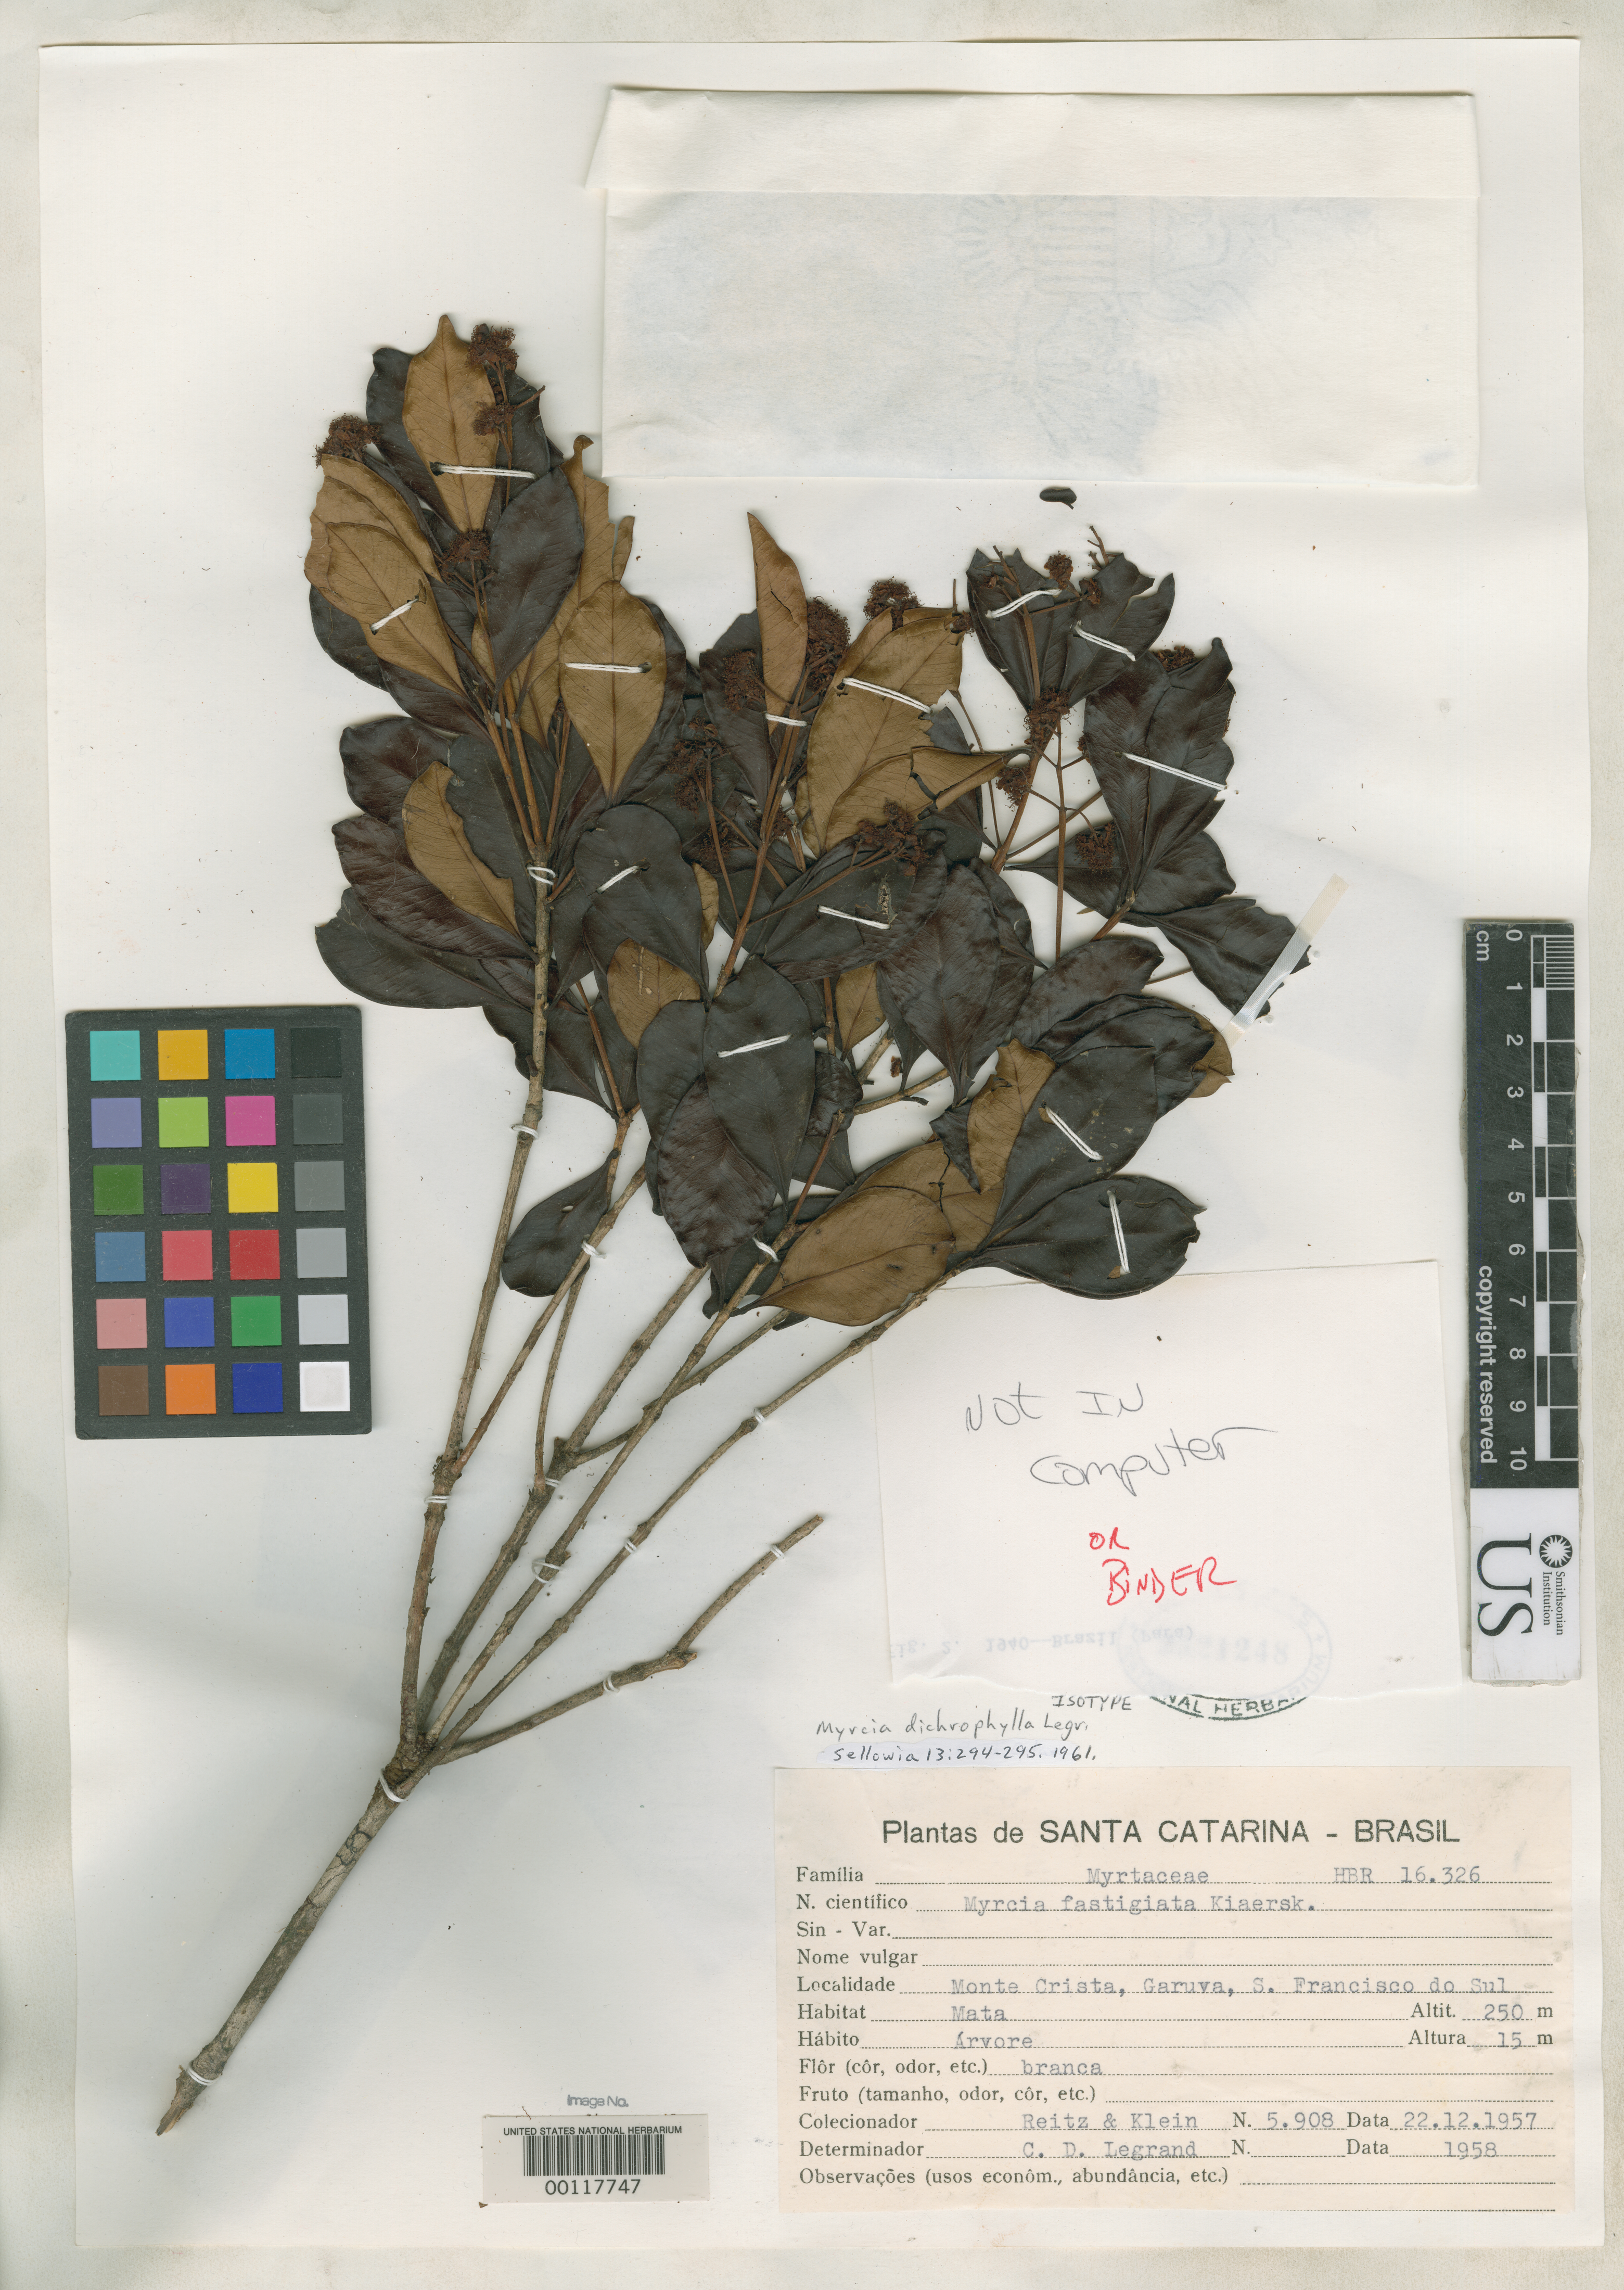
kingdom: Plantae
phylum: Tracheophyta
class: Magnoliopsida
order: Myrtales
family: Myrtaceae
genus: Myrcia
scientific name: Myrcia dichrophylla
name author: D. Legrand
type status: Isotype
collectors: R. Reitz & R. M. Klein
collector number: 5908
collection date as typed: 22 Dec 1957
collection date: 1957-12-22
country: Brazil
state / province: Santa Catarina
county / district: San Francisco do Sul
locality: Garuva, Montecrista.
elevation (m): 250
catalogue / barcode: US 2321248